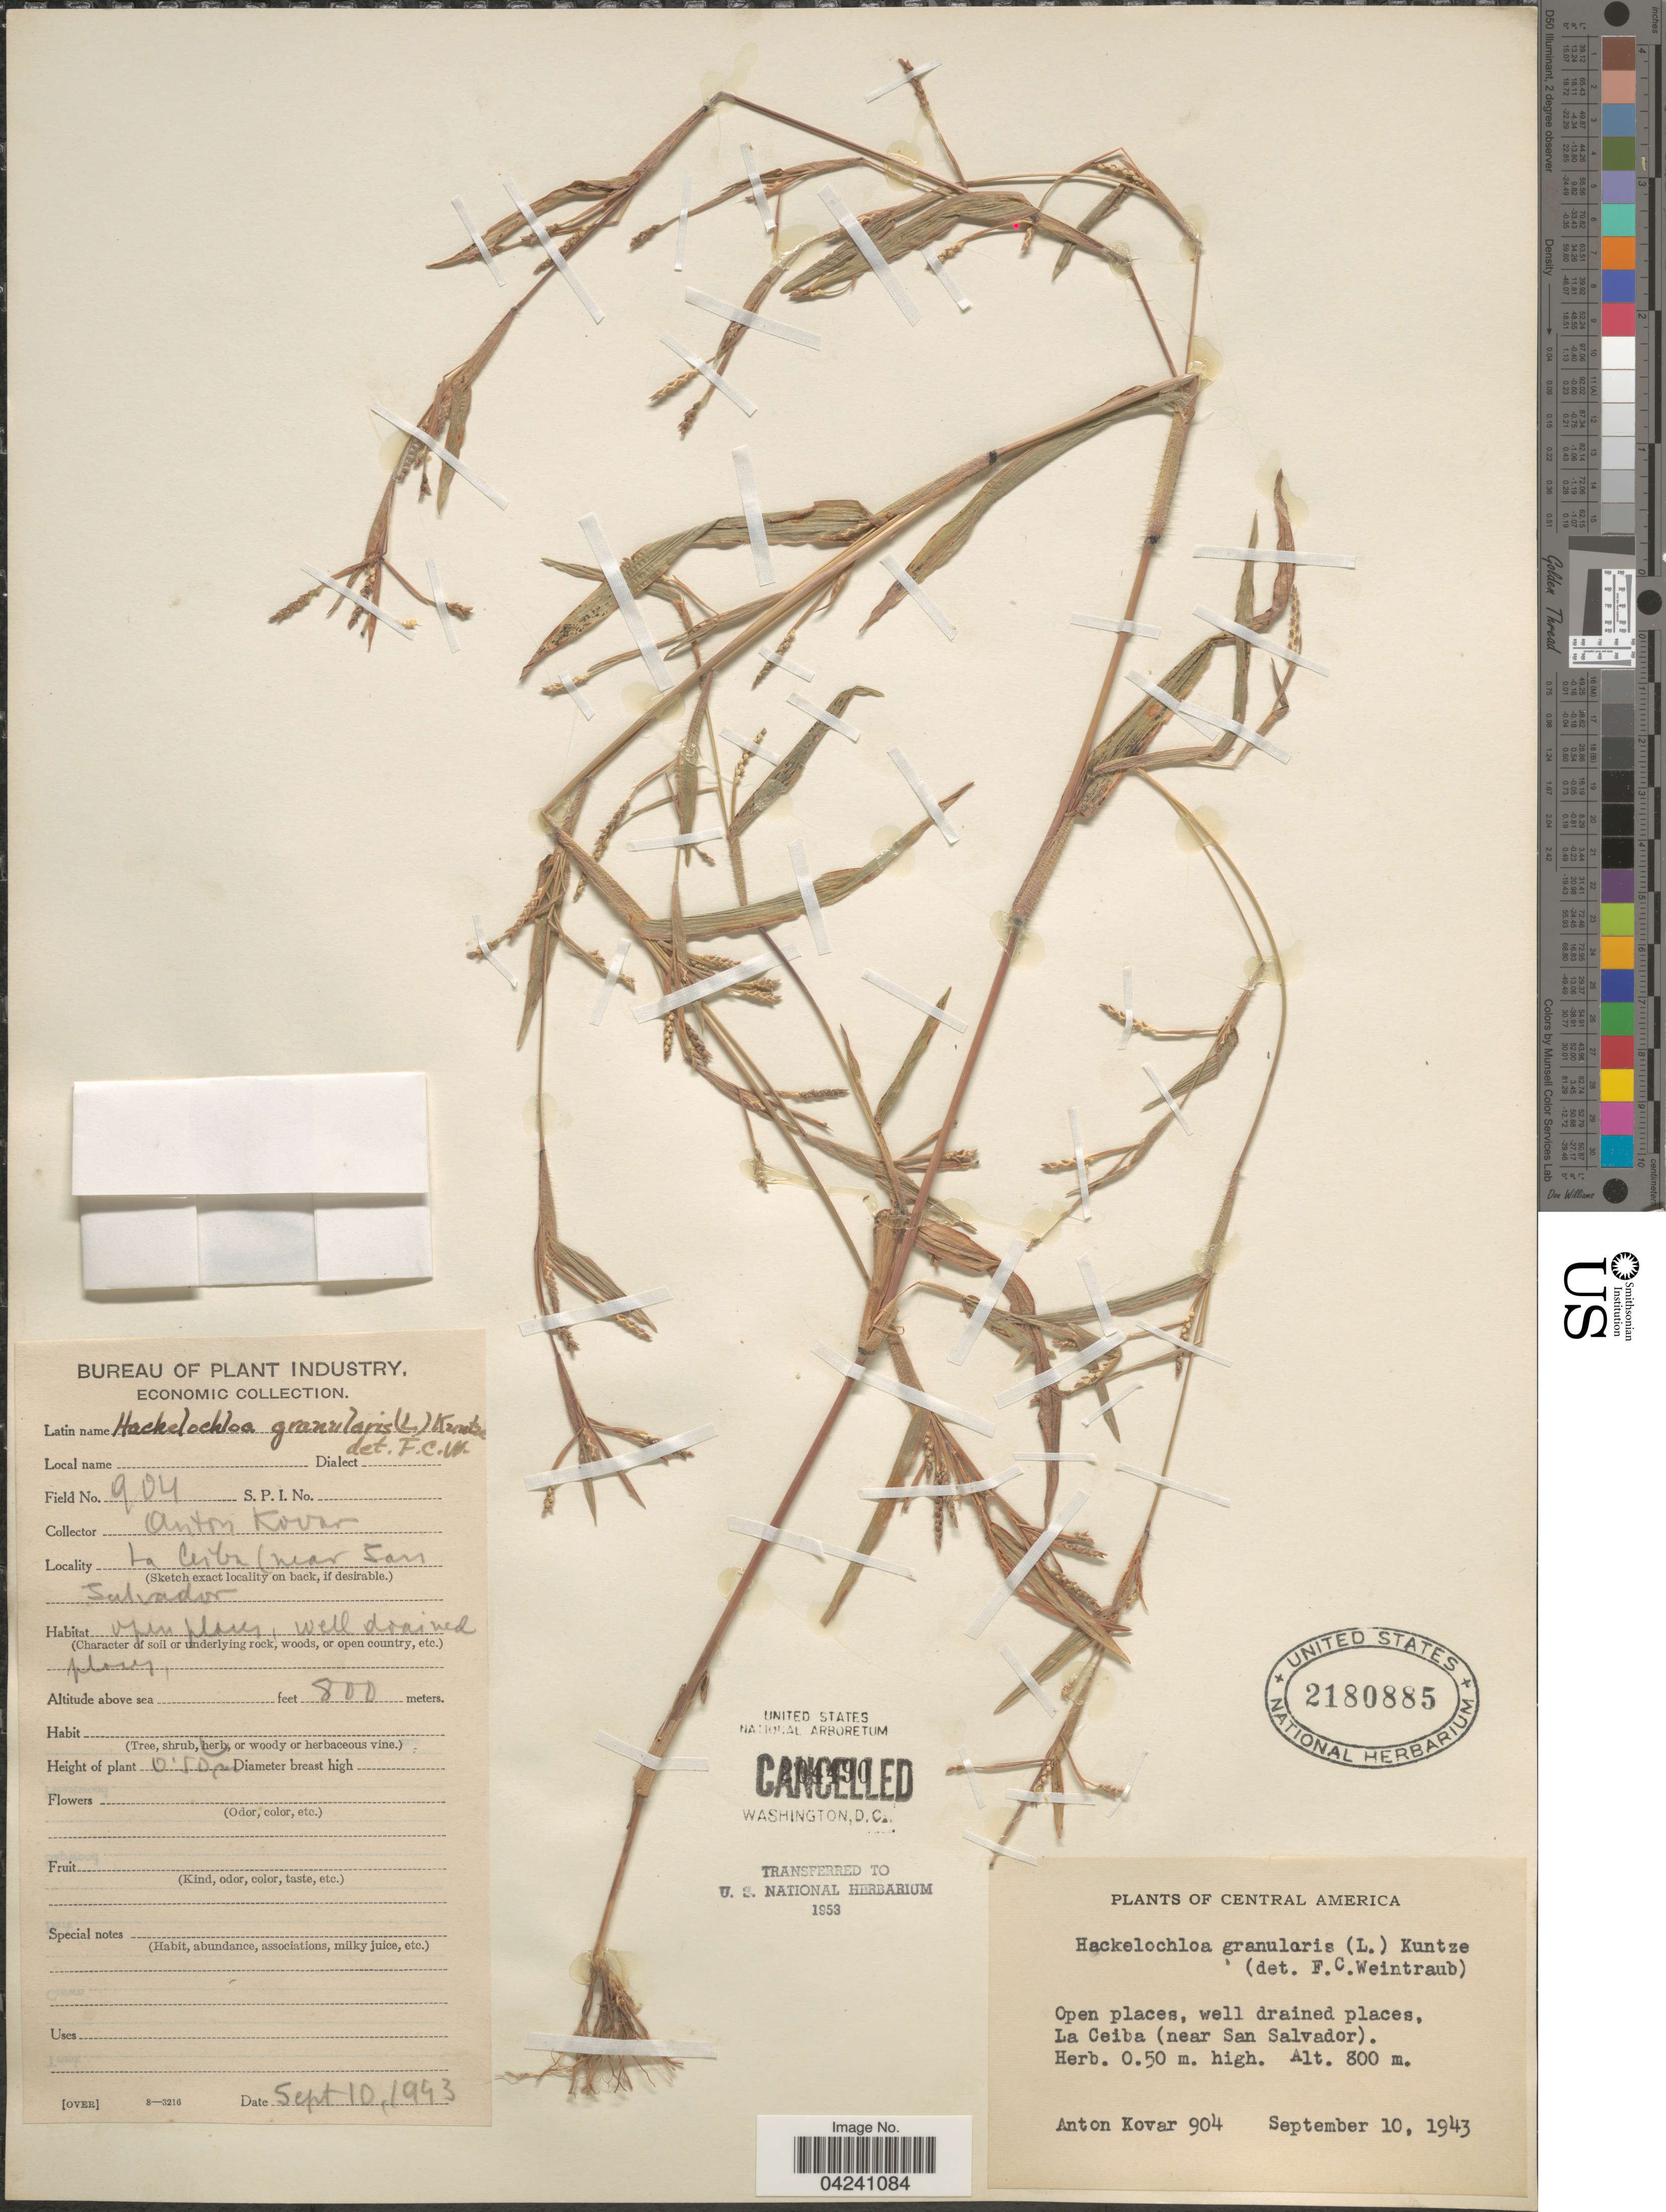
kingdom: Plantae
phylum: Tracheophyta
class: Liliopsida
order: Poales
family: Poaceae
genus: Hackelochloa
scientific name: Hackelochloa granularis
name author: (L.) Kuntze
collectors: A. Kovar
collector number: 904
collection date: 1943-09-10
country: Puerto Rico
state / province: Ceiba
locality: Central America. Open places, well drained places, La Ceiba (near San Salvador).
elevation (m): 800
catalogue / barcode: US 2180885